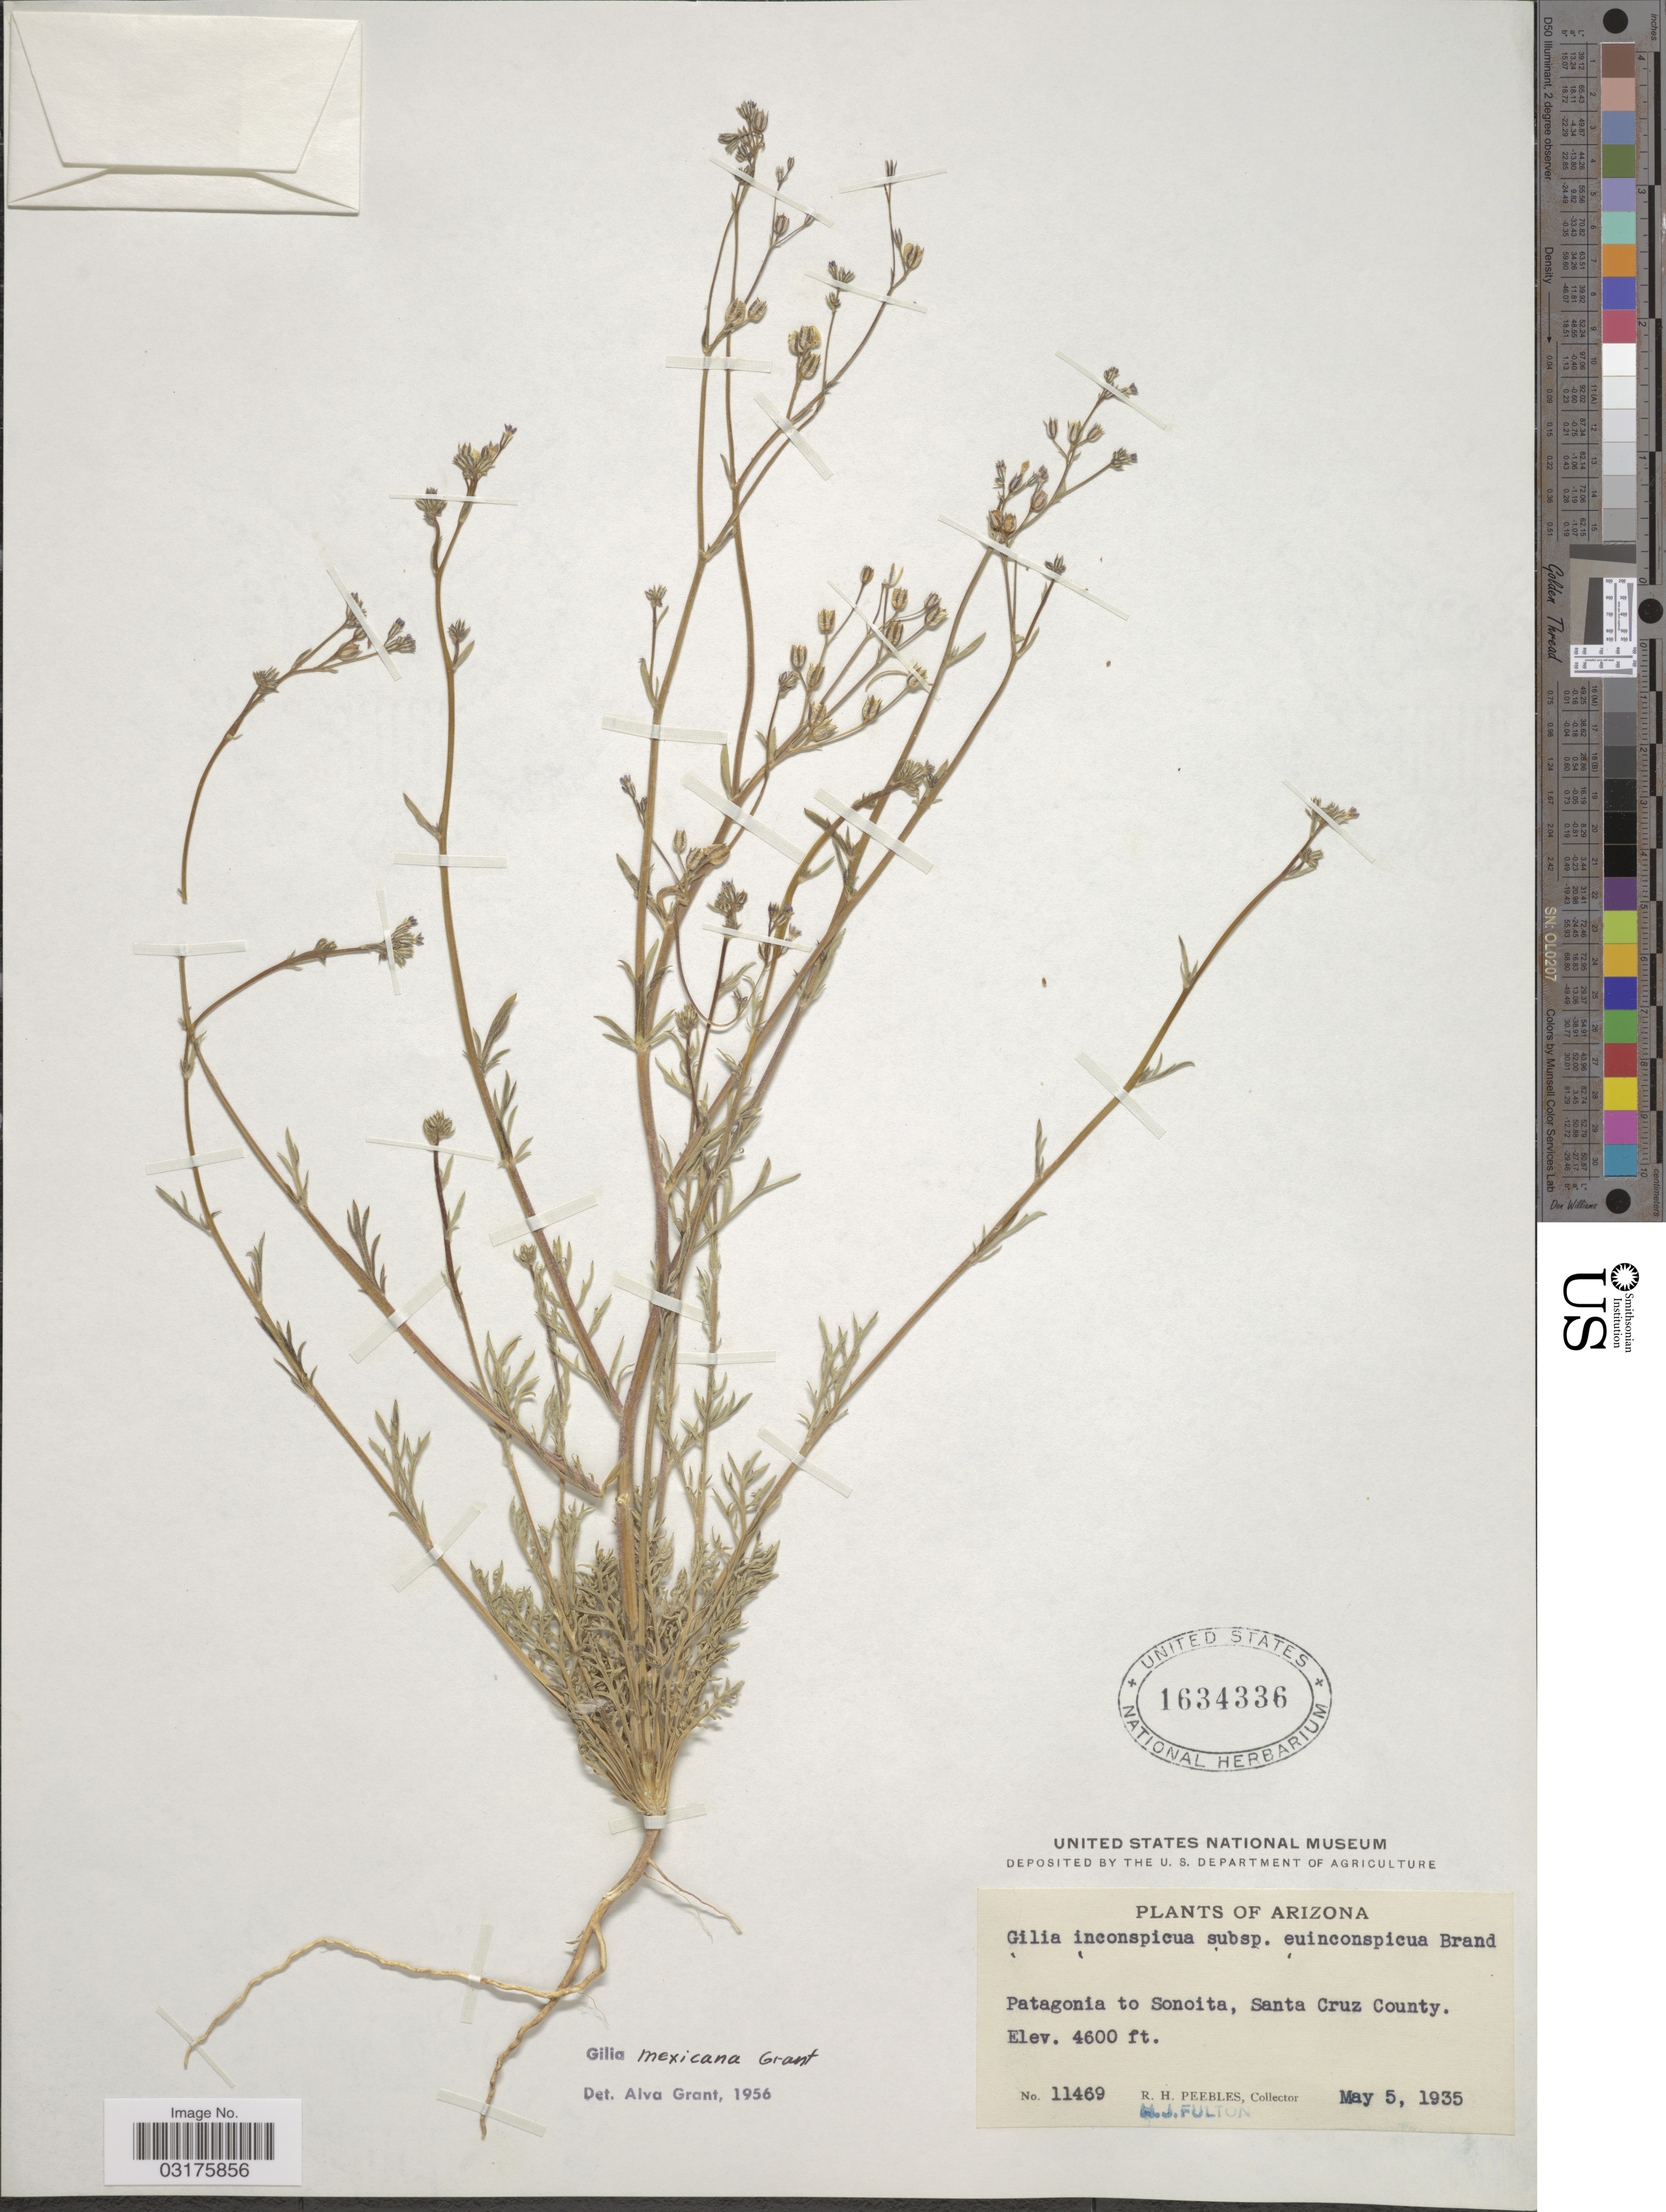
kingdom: Plantae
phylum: Tracheophyta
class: Magnoliopsida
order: Ericales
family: Polemoniaceae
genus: Gilia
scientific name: Gilia mexicana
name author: A.D. Grant & V.E. Grant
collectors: R. H. Peebles & H. Fulton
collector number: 11469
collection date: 1935-05-05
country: United States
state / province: Arizona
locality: Patagonia to Sonoita, Santa Cruz County.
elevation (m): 1402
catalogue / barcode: US 1634336